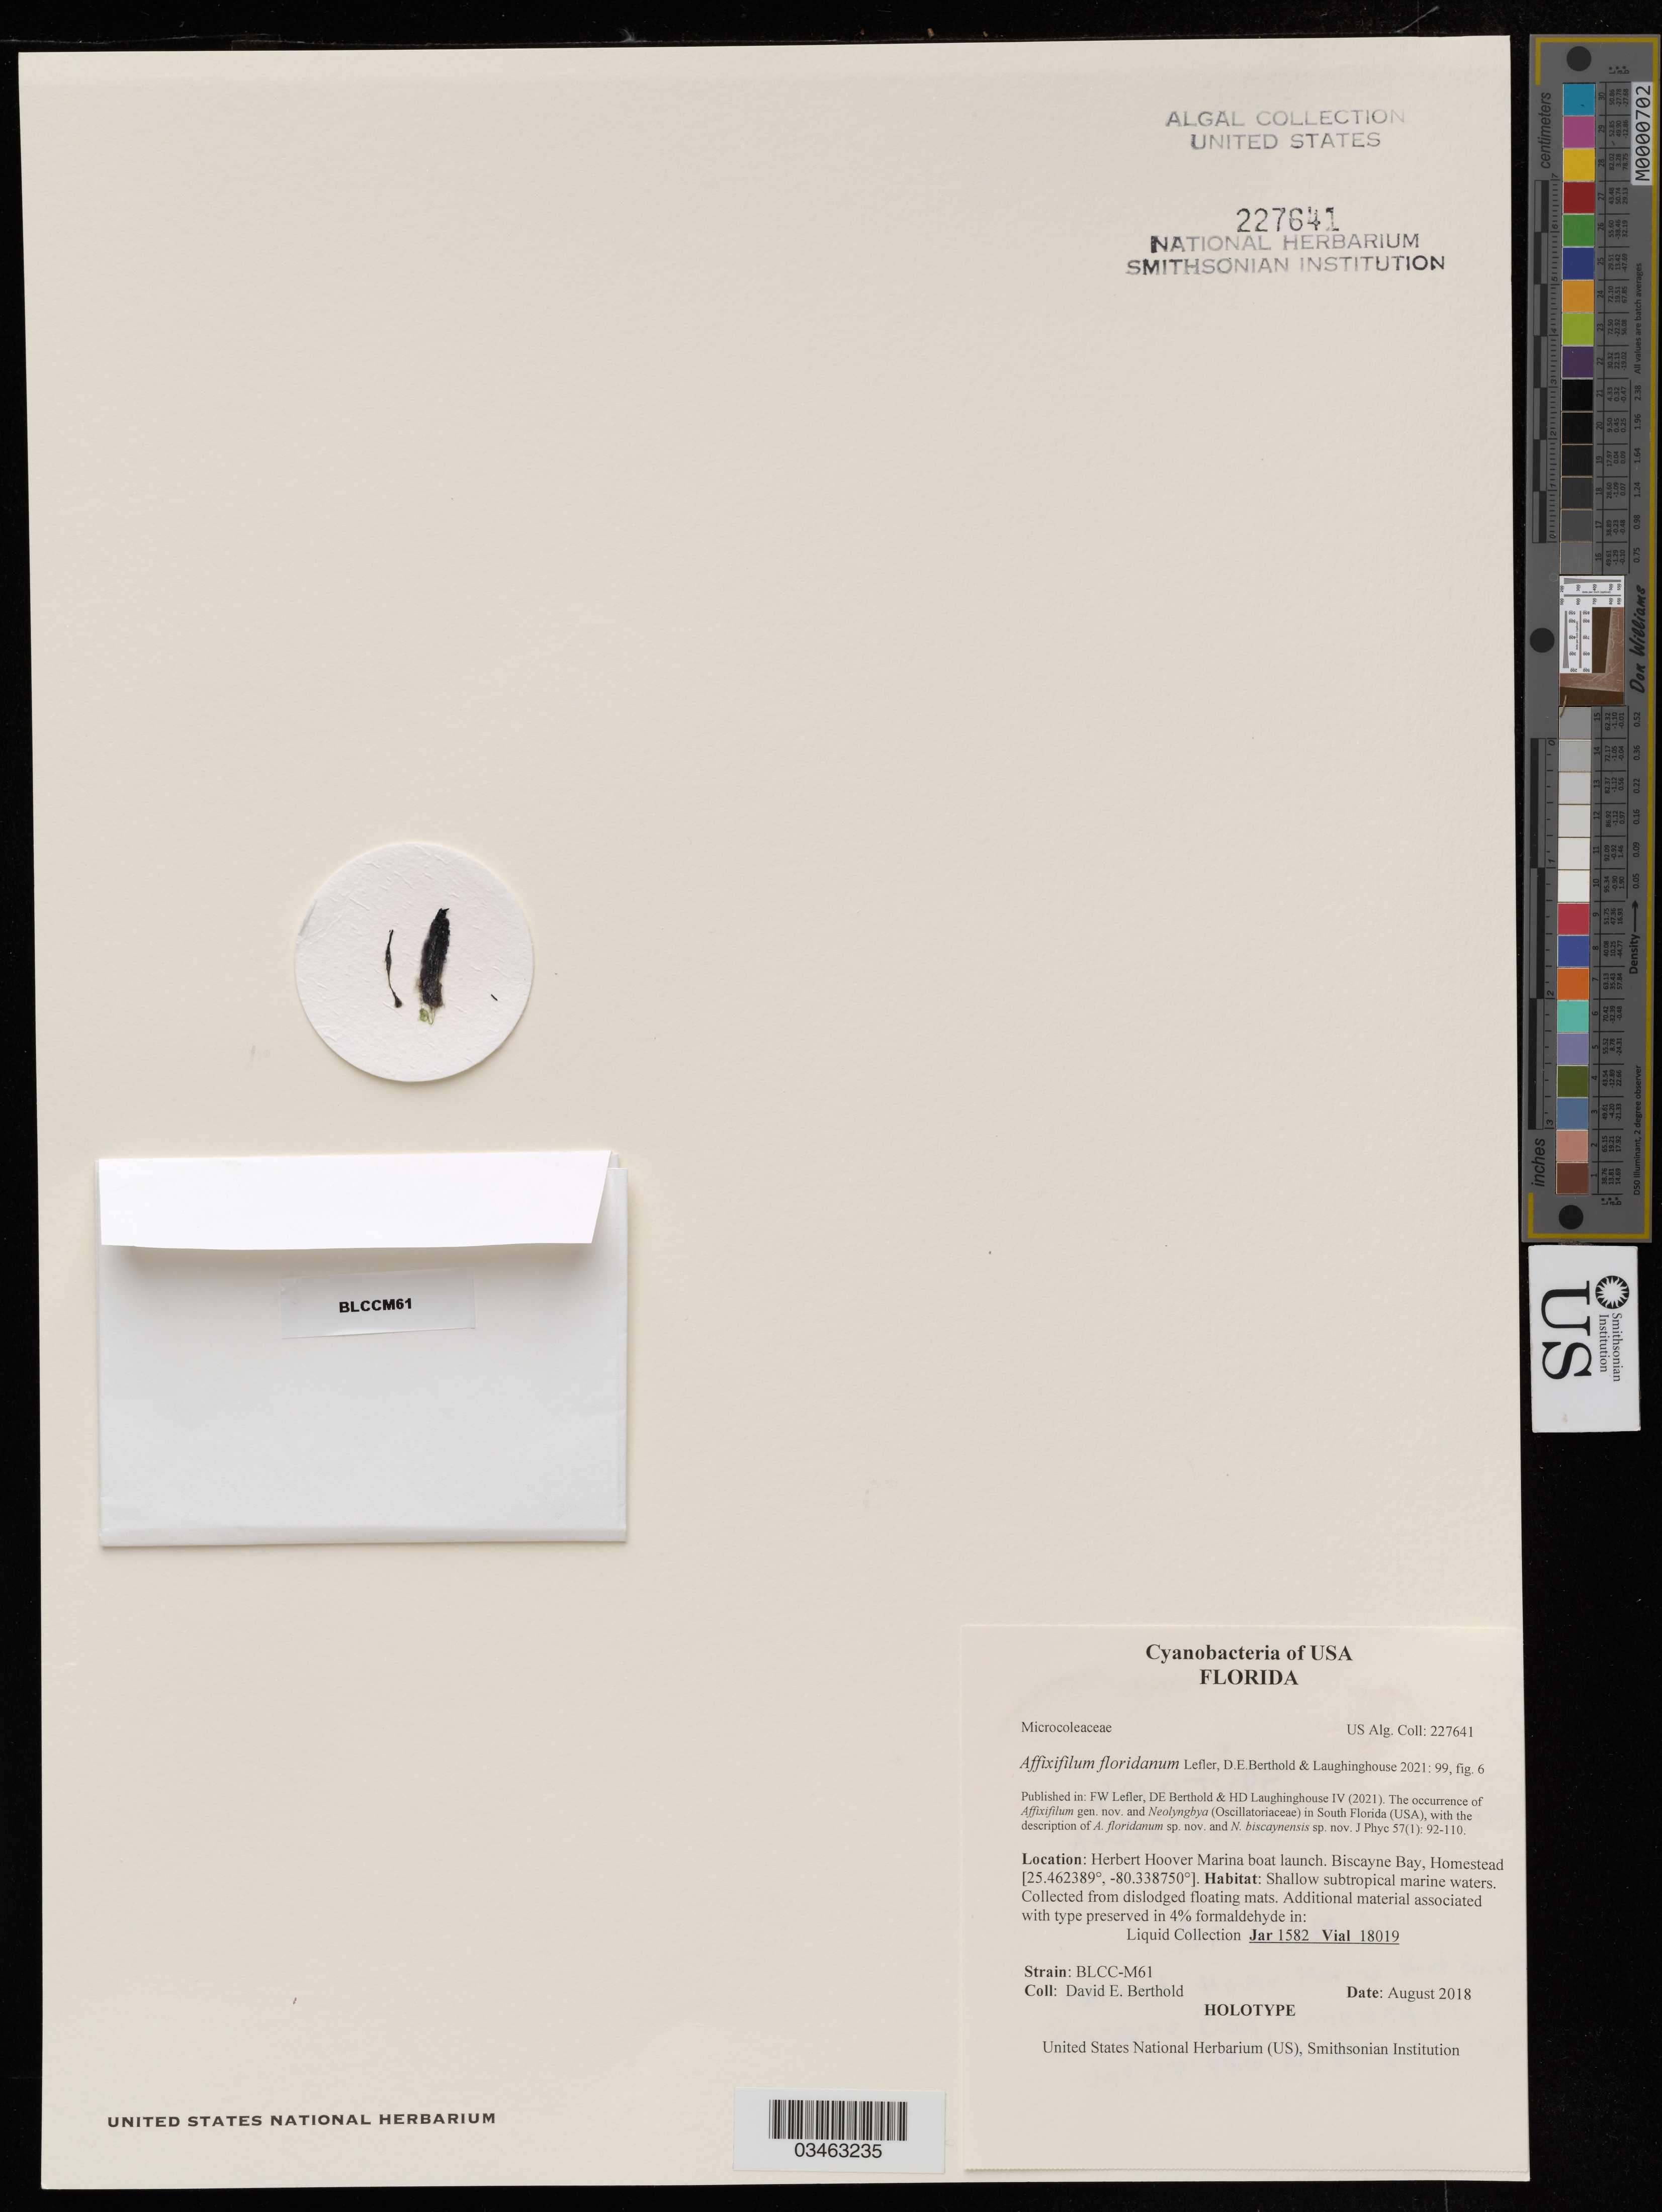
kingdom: Bacteria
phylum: Cyanobacteria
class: Cyanobacteriia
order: Cyanobacteriales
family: Microcoleaceae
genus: Affixifilum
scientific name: Affixifilum floridanum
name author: Lefler et al.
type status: Holotype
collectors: D. Berthold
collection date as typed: August 2018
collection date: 2018-08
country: United States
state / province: Florida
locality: Herbert Hoover Marina Boat launch. Biscayne Bay, Homestead.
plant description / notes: Additional material associated with type preserved in 4% formaldehyde in liquid collection.; Strain BLCC-M61.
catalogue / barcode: US 227641